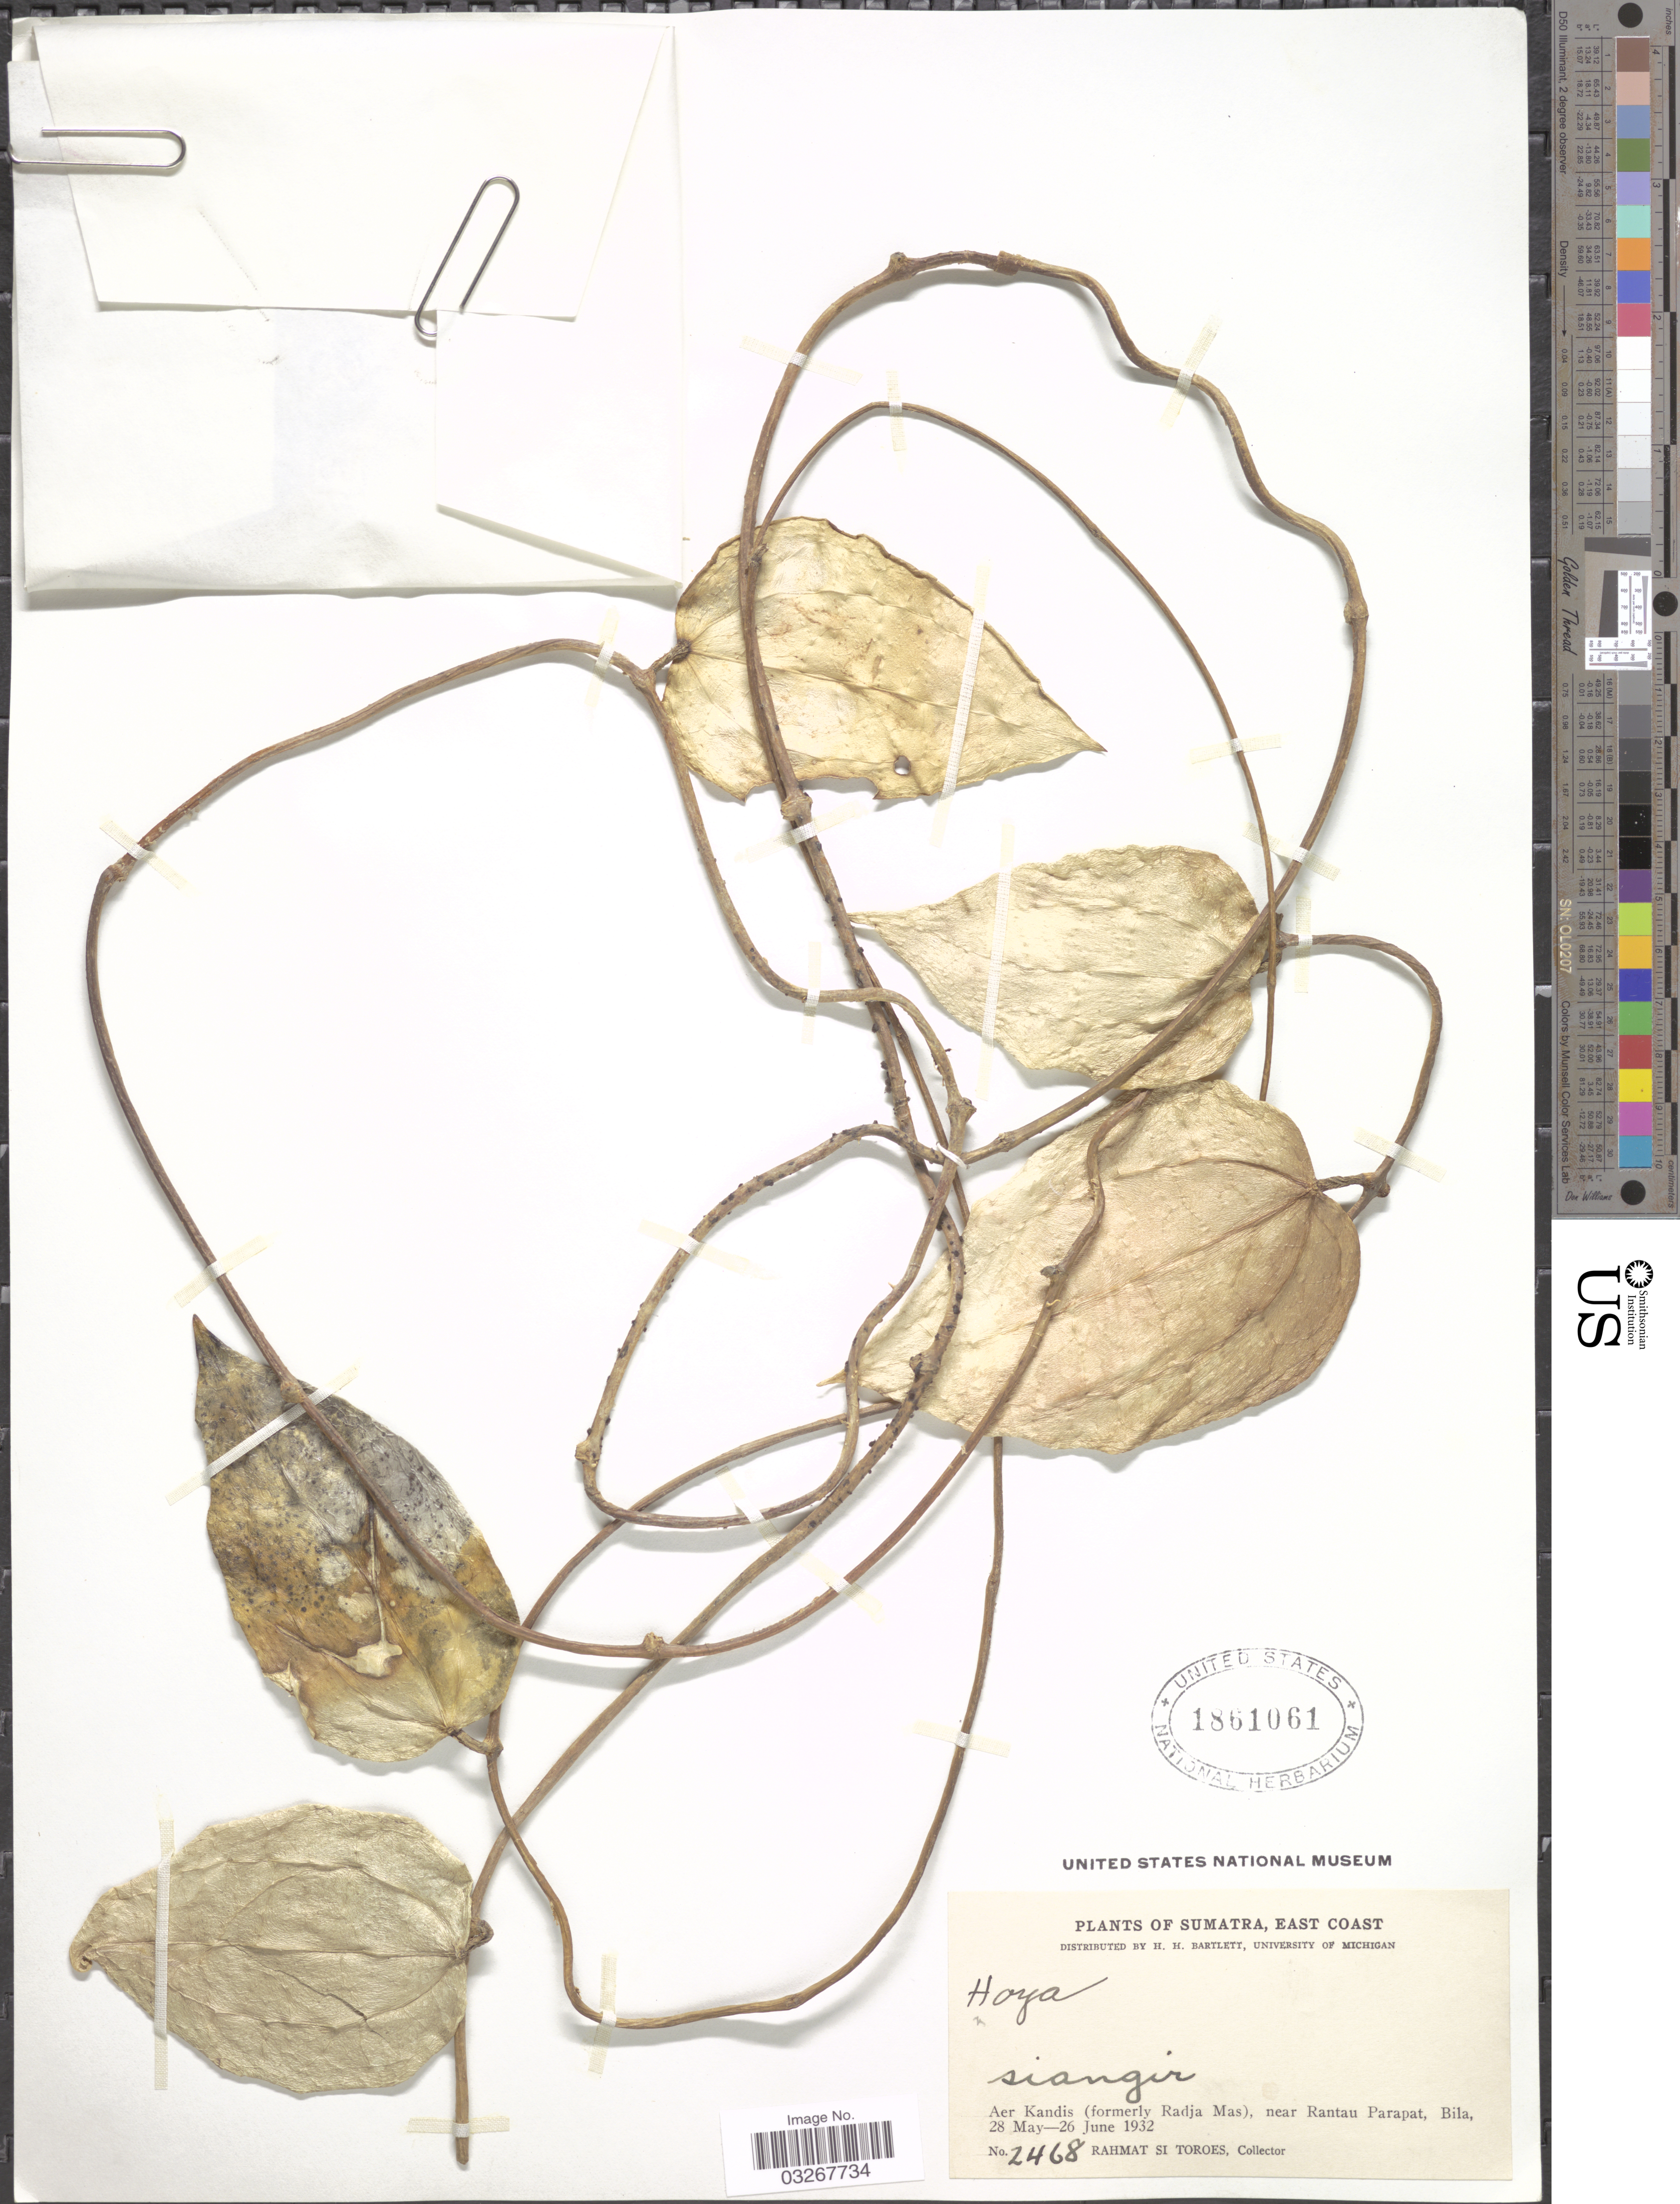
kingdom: Plantae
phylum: Tracheophyta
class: Magnoliopsida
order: Gentianales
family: Apocynaceae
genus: Hoya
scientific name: Hoya sp.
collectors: Rahmat Si Boeea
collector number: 2468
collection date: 1932-05-28/1932-06-26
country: Indonesia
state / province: Sumatra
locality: East Coast. Aer Kandis (formerly Radja Mas), near Rantau Parapat, Bila.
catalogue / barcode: US 1861061